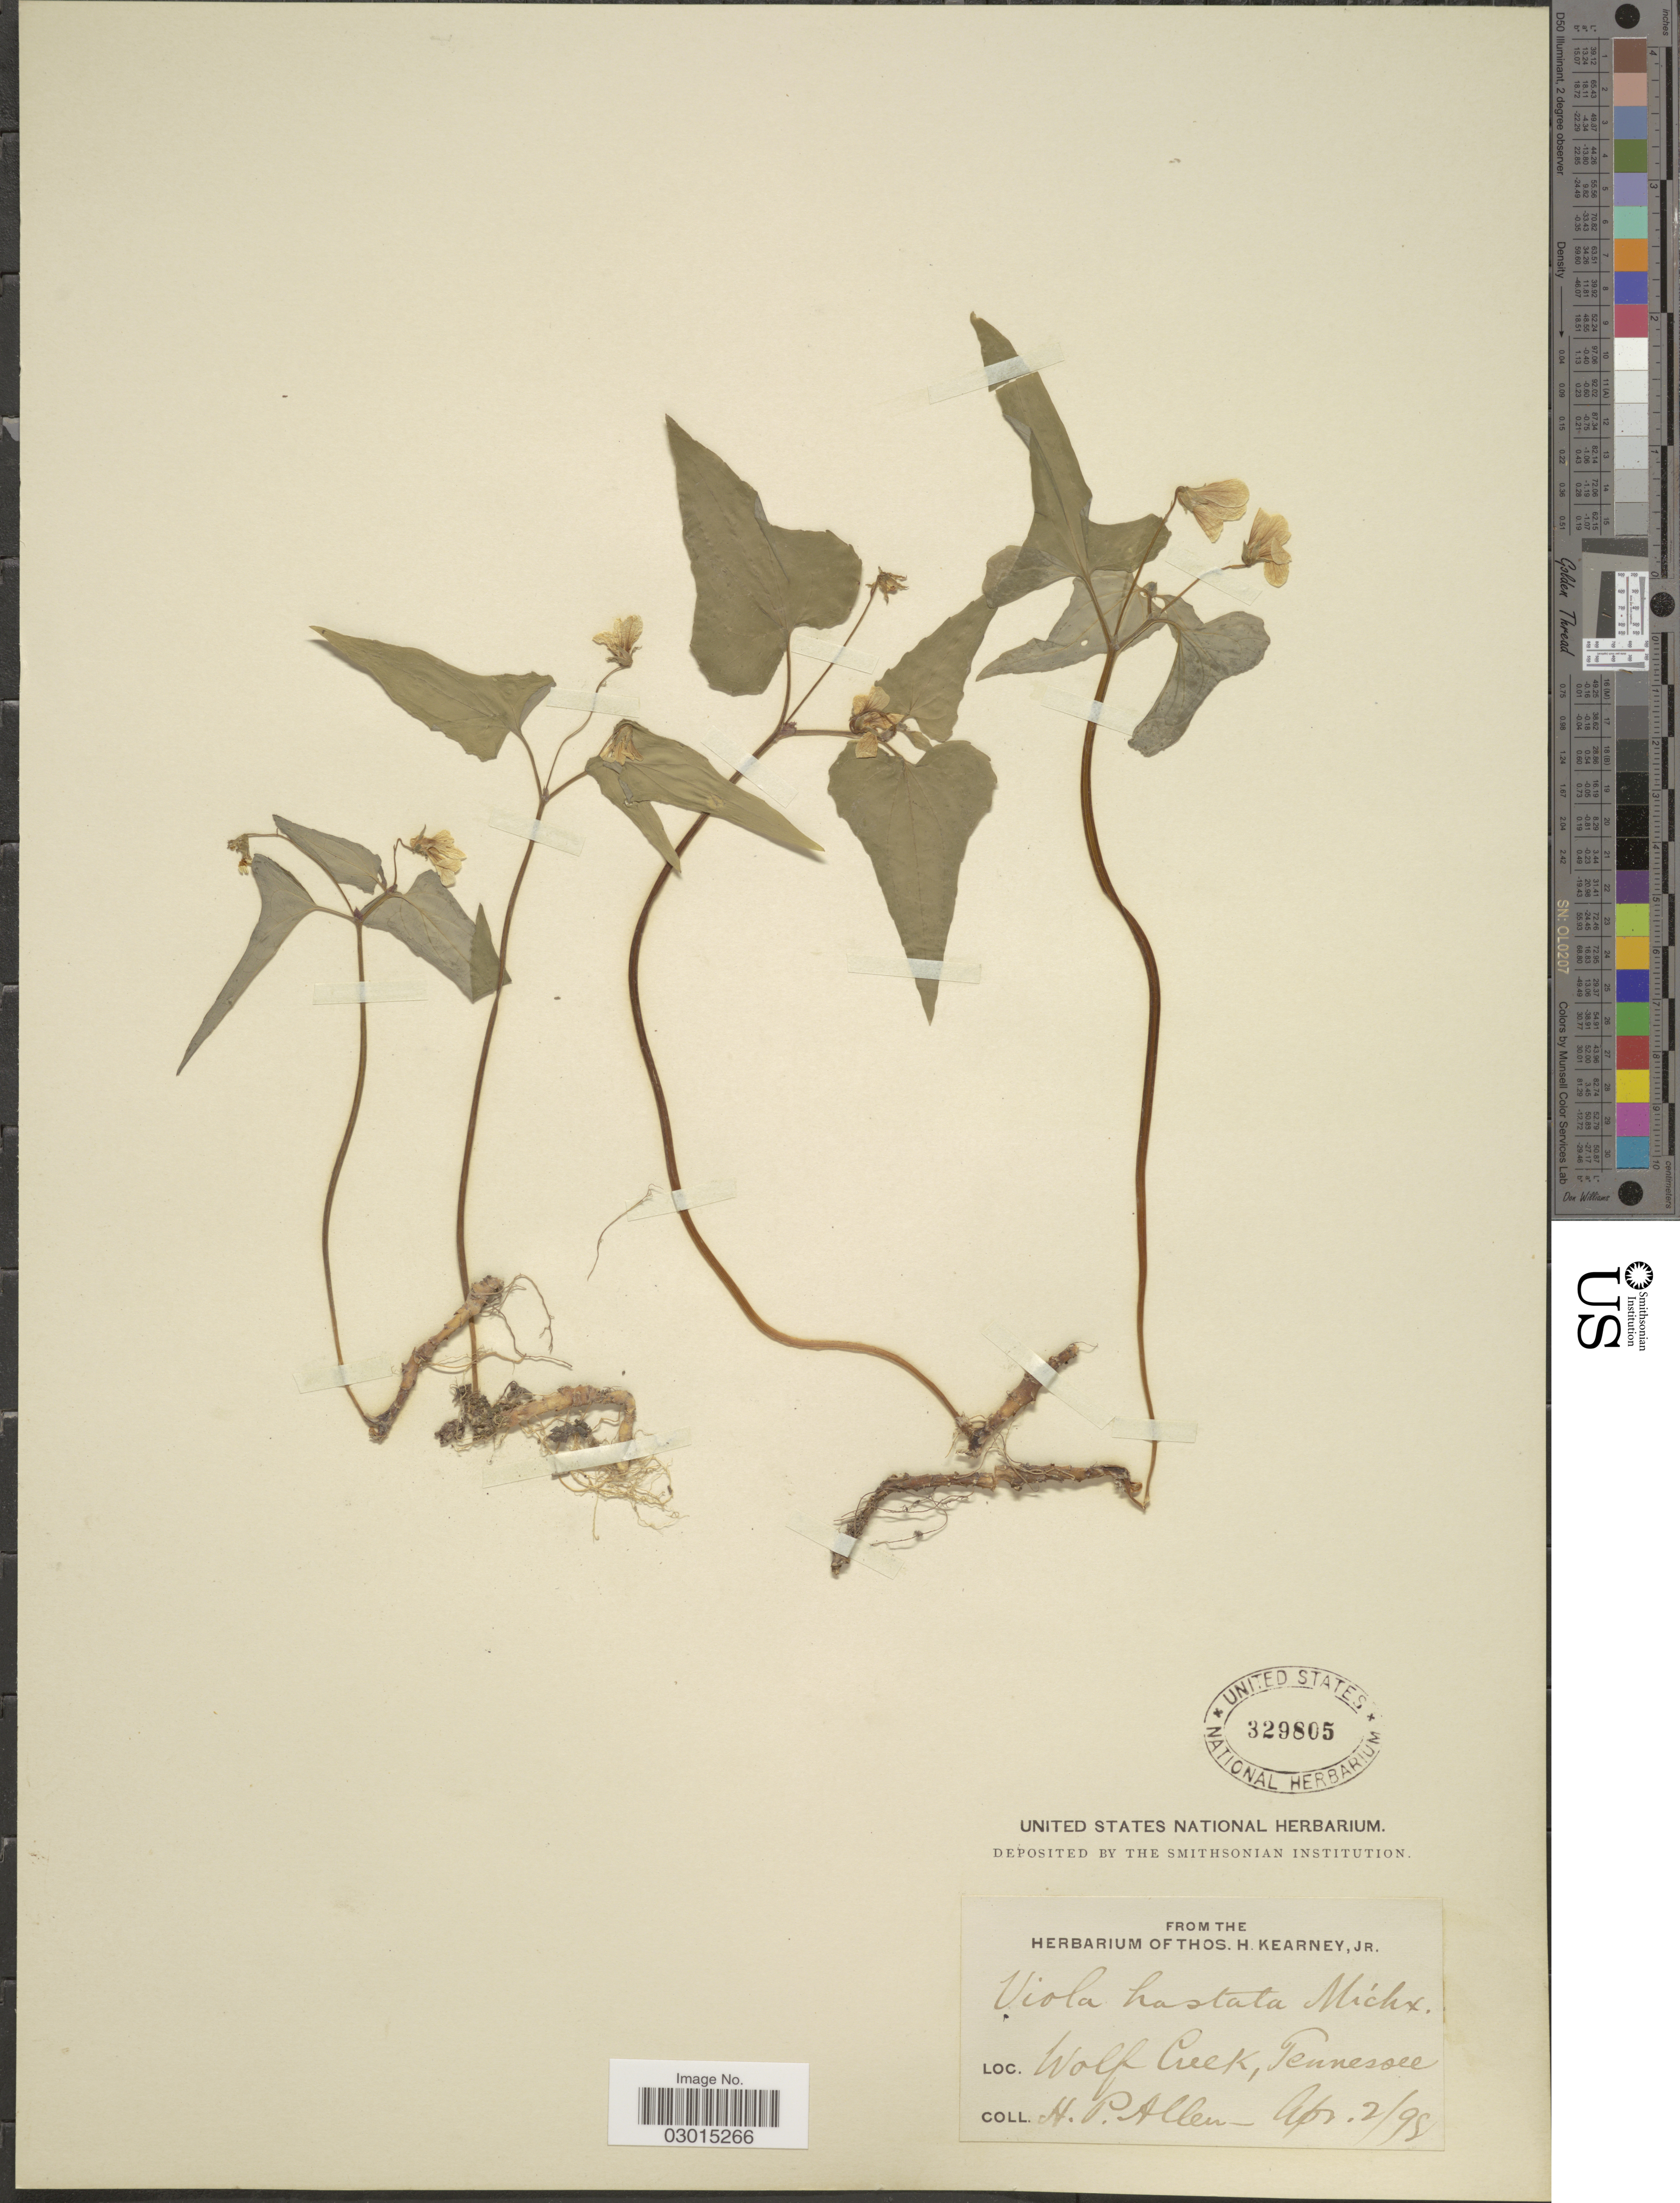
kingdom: Plantae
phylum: Tracheophyta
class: Magnoliopsida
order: Malpighiales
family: Violaceae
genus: Viola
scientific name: Viola hastata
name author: Michx.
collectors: H. P. Allen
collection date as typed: Transcribed d/m/y: 2/4/98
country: United States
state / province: Tennessee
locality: Wolf Creek.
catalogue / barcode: US 329805